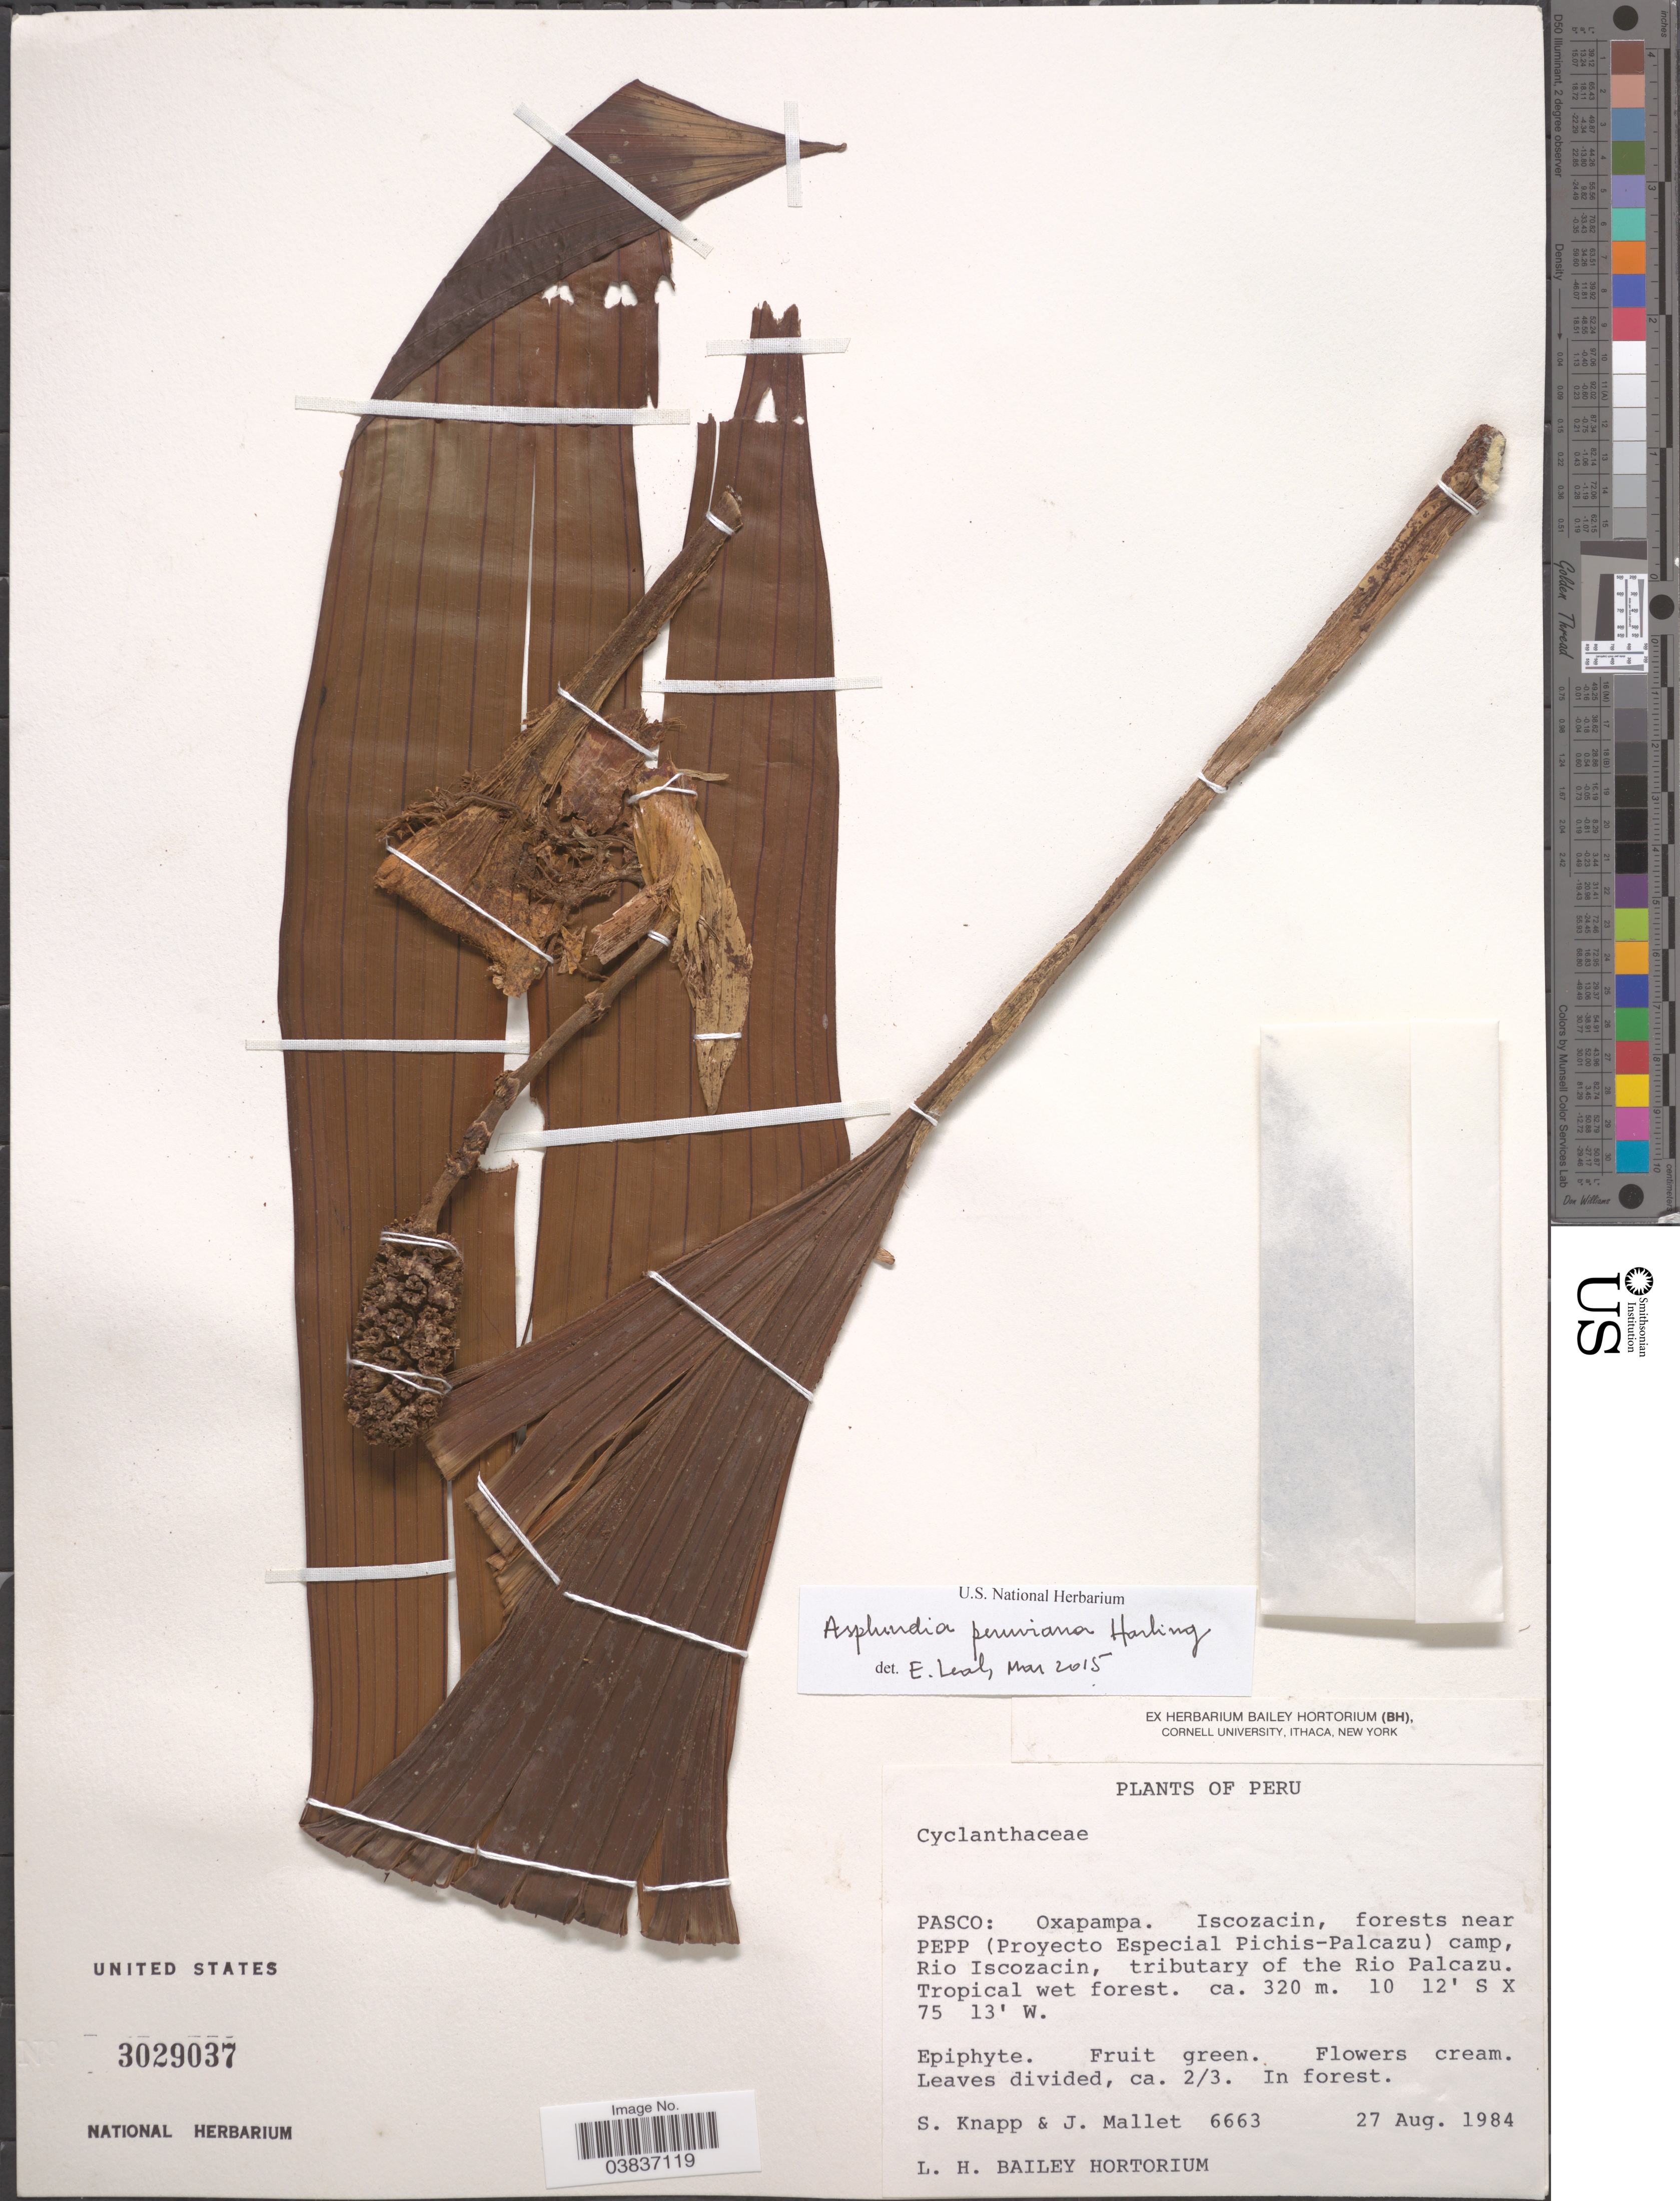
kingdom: Plantae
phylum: Tracheophyta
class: Liliopsida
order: Pandanales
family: Cyclanthaceae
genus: Asplundia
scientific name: Asplundia peruviana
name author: Harling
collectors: S. Knapp & J. Mallett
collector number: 6663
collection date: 1984-08-27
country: Peru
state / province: Pasco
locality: Oxapampa. Iscozacin, forests near PEPP (Proyecto Especial Pichis-Palcazu) camp, Rio Iscozacin, tributary of the Rio Palcazu.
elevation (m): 320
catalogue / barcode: US 3029037